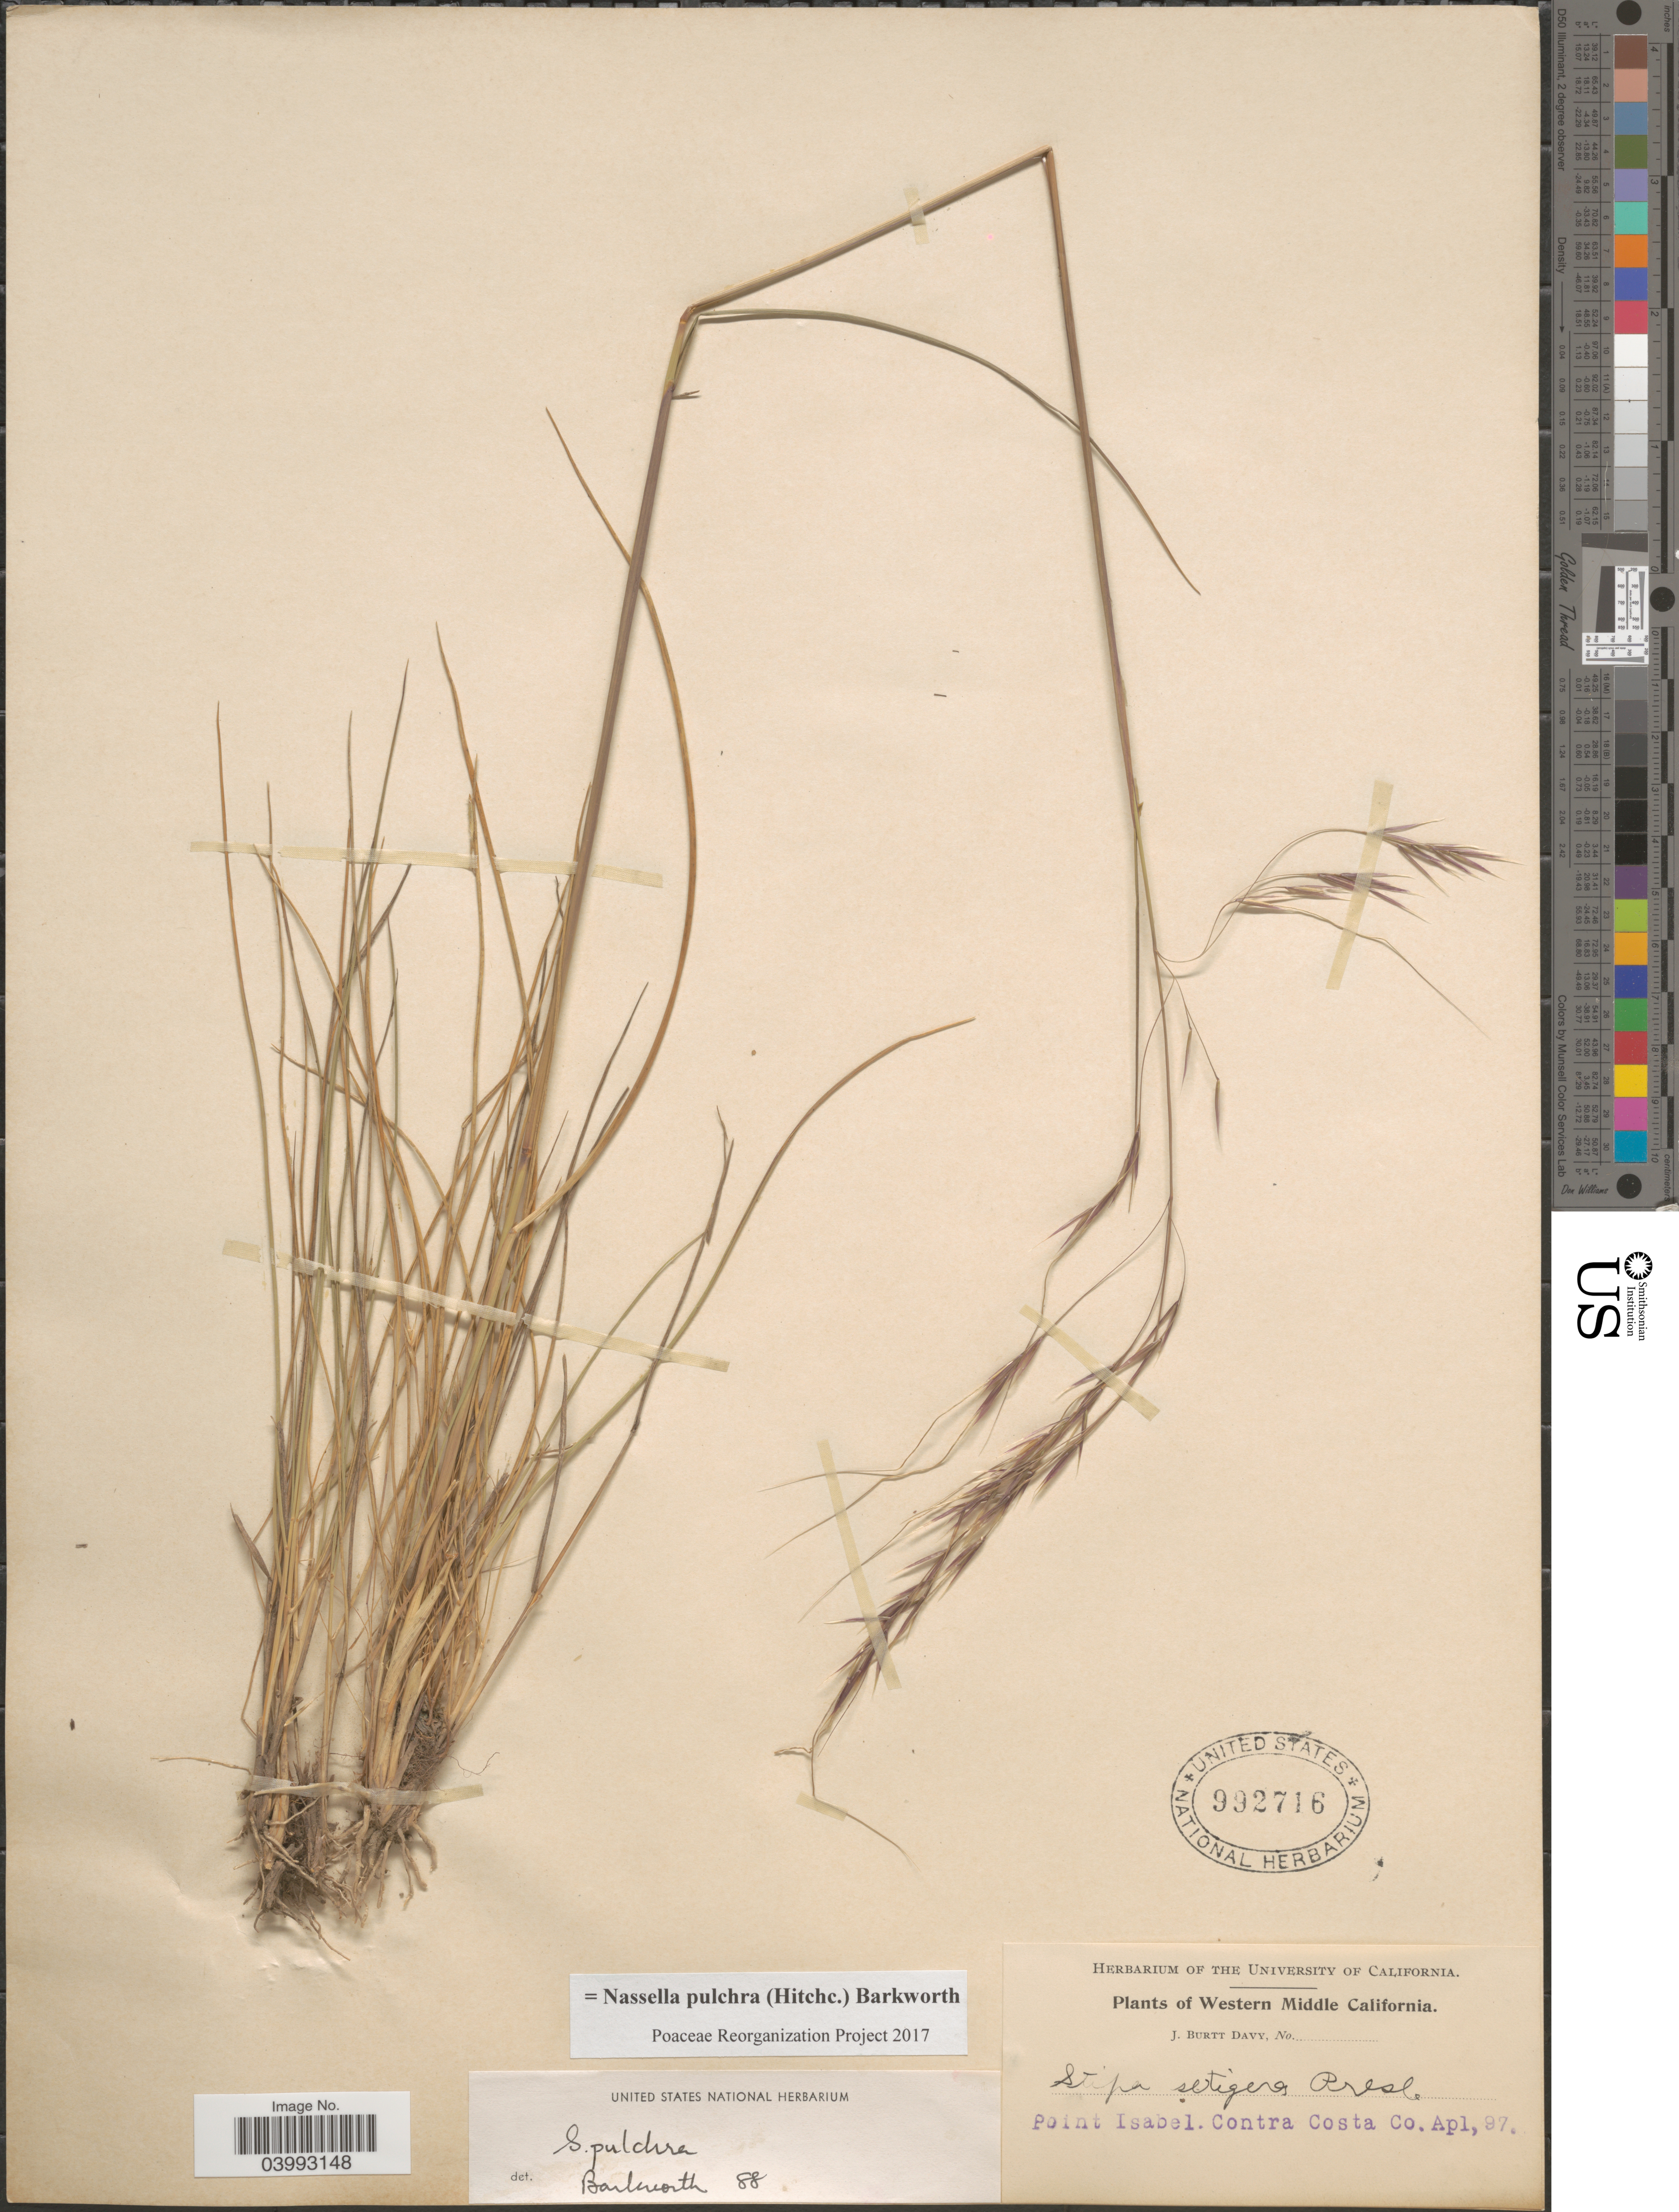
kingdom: Plantae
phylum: Tracheophyta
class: Liliopsida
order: Poales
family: Poaceae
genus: Nassella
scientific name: Nassella pulchra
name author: (Hitchc.) Barkworth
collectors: J. Burtt Davy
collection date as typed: Transcribed d/m/y: /4/97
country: United States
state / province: California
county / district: Contra Costa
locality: Western Middle California. Point Isabel. Contra Costa Co.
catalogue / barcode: US 992716